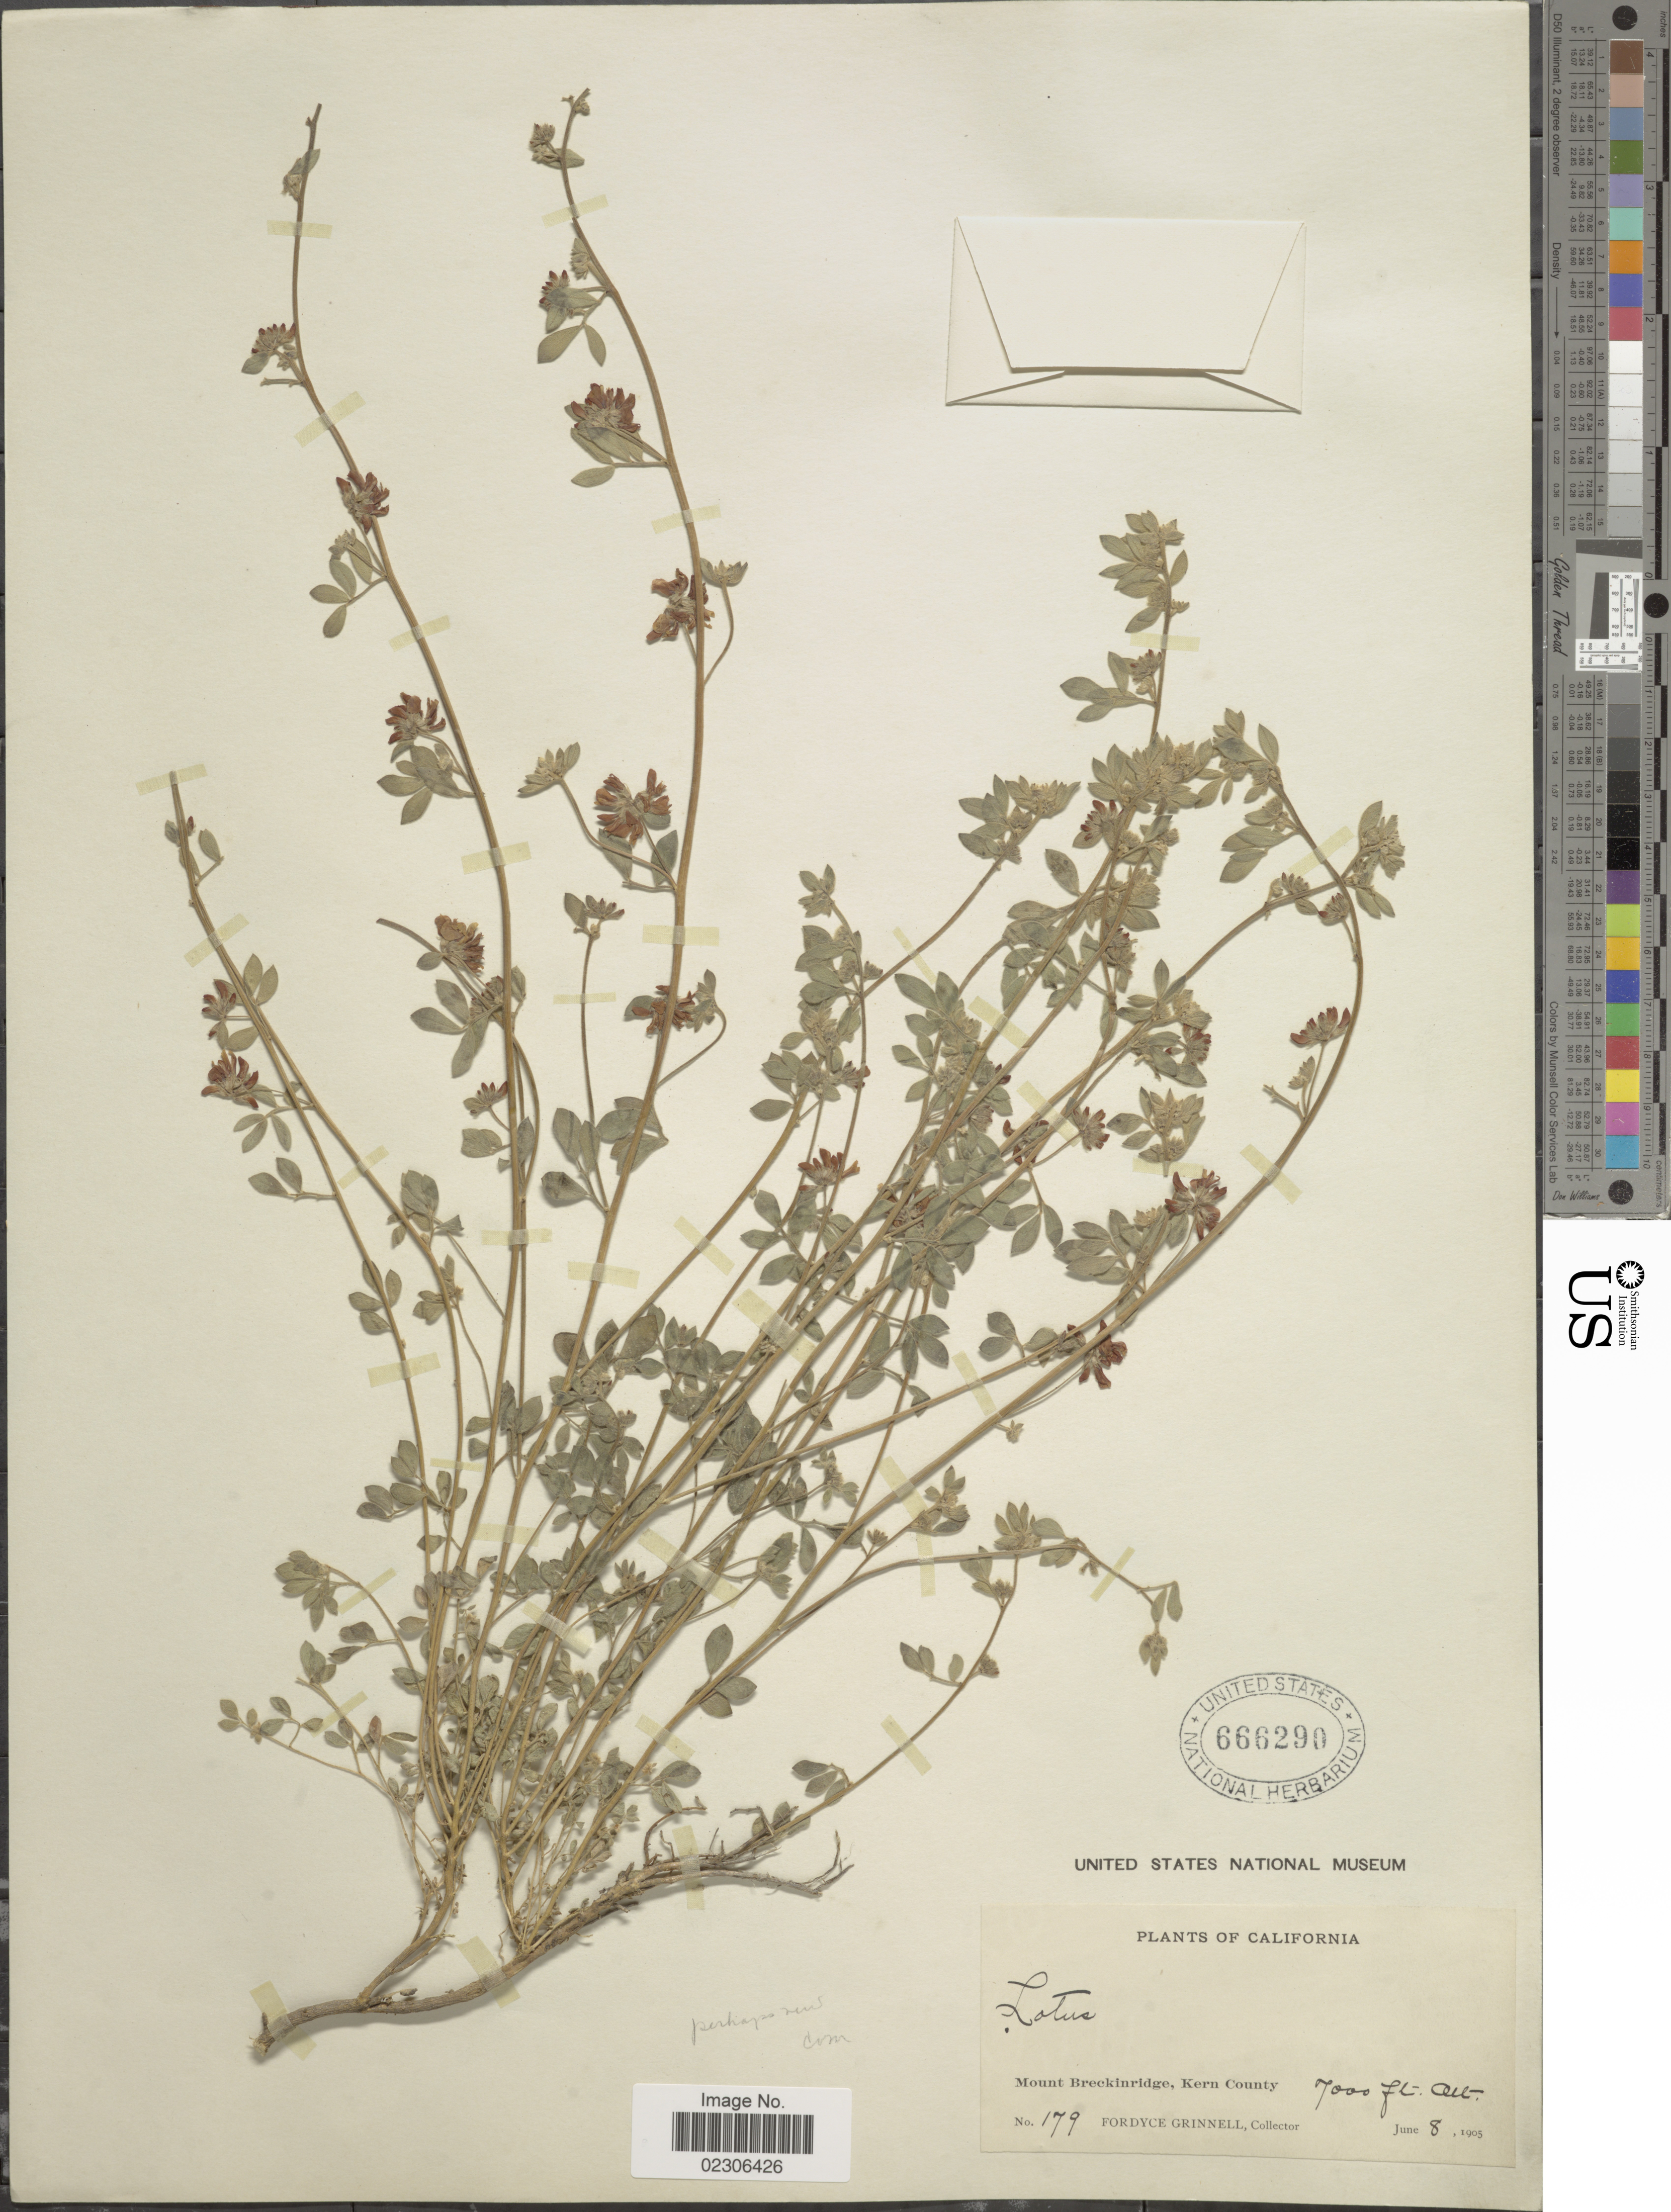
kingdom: Plantae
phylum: Tracheophyta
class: Magnoliopsida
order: Fabales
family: Fabaceae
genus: Lotus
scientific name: Lotus sp.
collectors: F. Grinnell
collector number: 179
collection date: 1905-06-08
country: United States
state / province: California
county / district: Kern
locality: Mount Breckinridge, Kern County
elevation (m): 2134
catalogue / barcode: US 666290